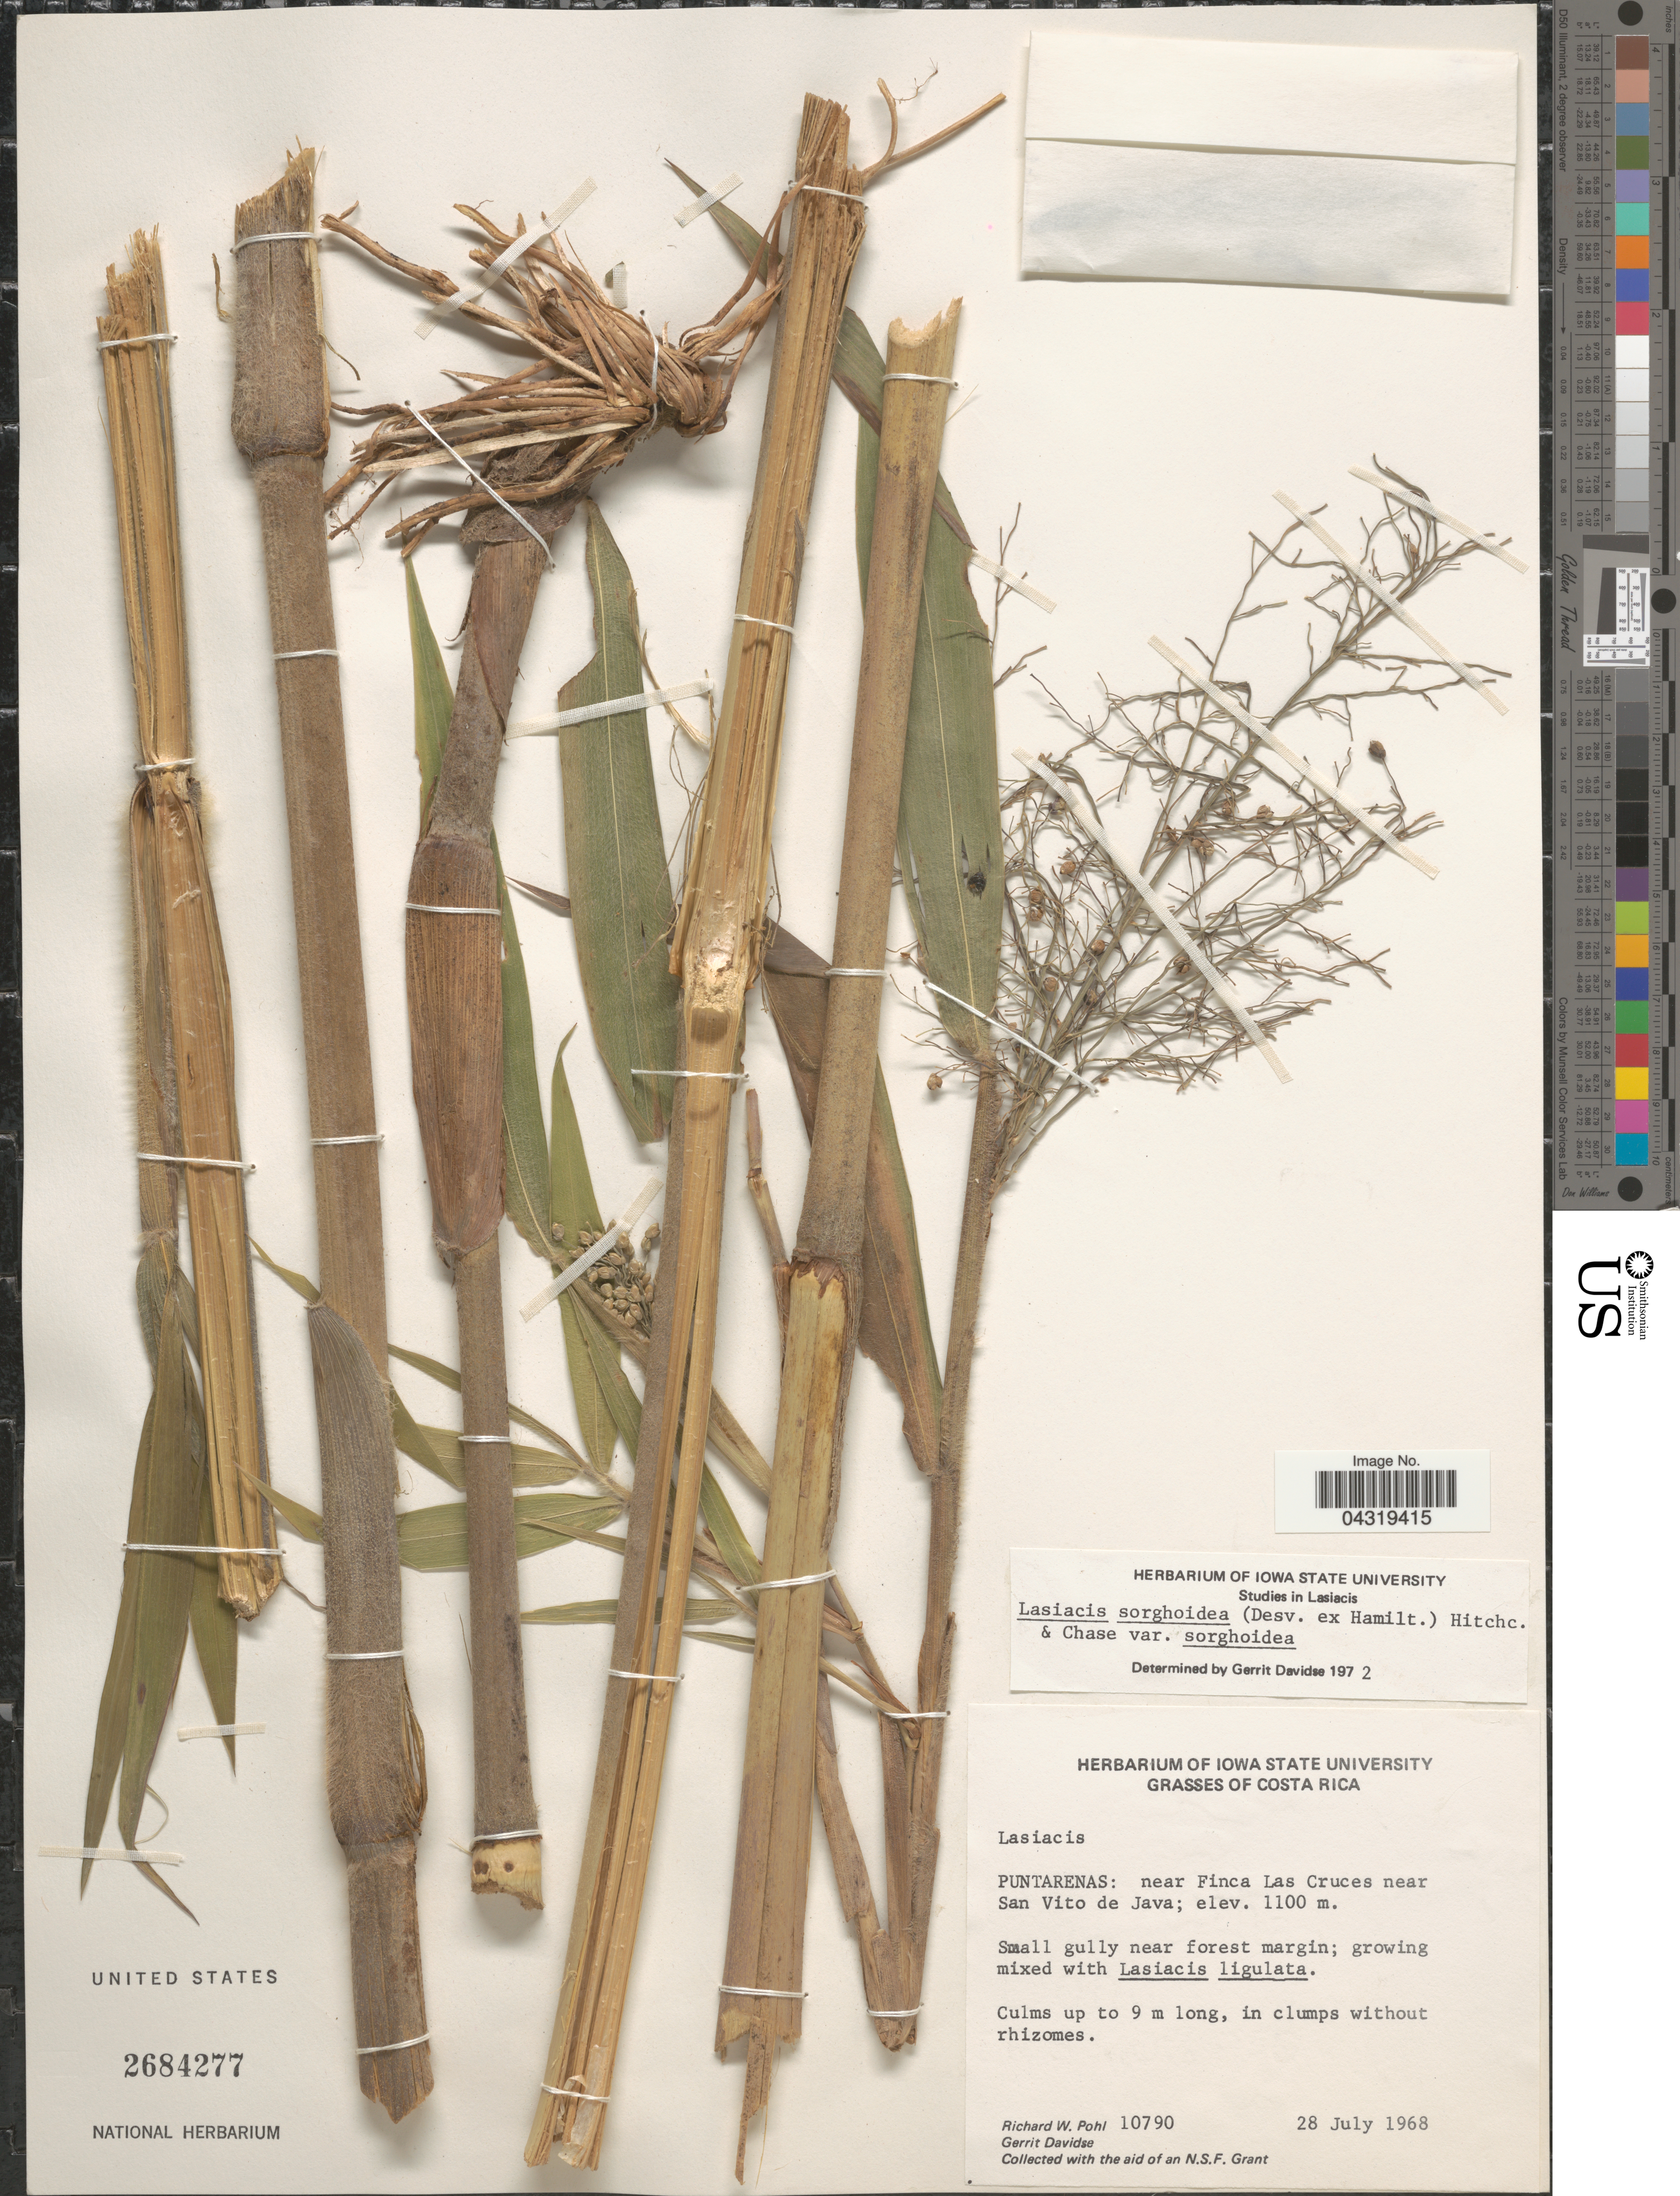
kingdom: Plantae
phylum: Tracheophyta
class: Liliopsida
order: Poales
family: Poaceae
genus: Lasiacis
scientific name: Lasiacis sorghoidea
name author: (Desv. ex Ham.) Hitchc. & Chase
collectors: R. W. Pohl & G. Davidse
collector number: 10790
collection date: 1968-07-28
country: Costa Rica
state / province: Puntarenas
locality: Near Finca Las Cruces near San Vito de Java. Small gully near forest margin.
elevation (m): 1100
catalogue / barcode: US 2684277